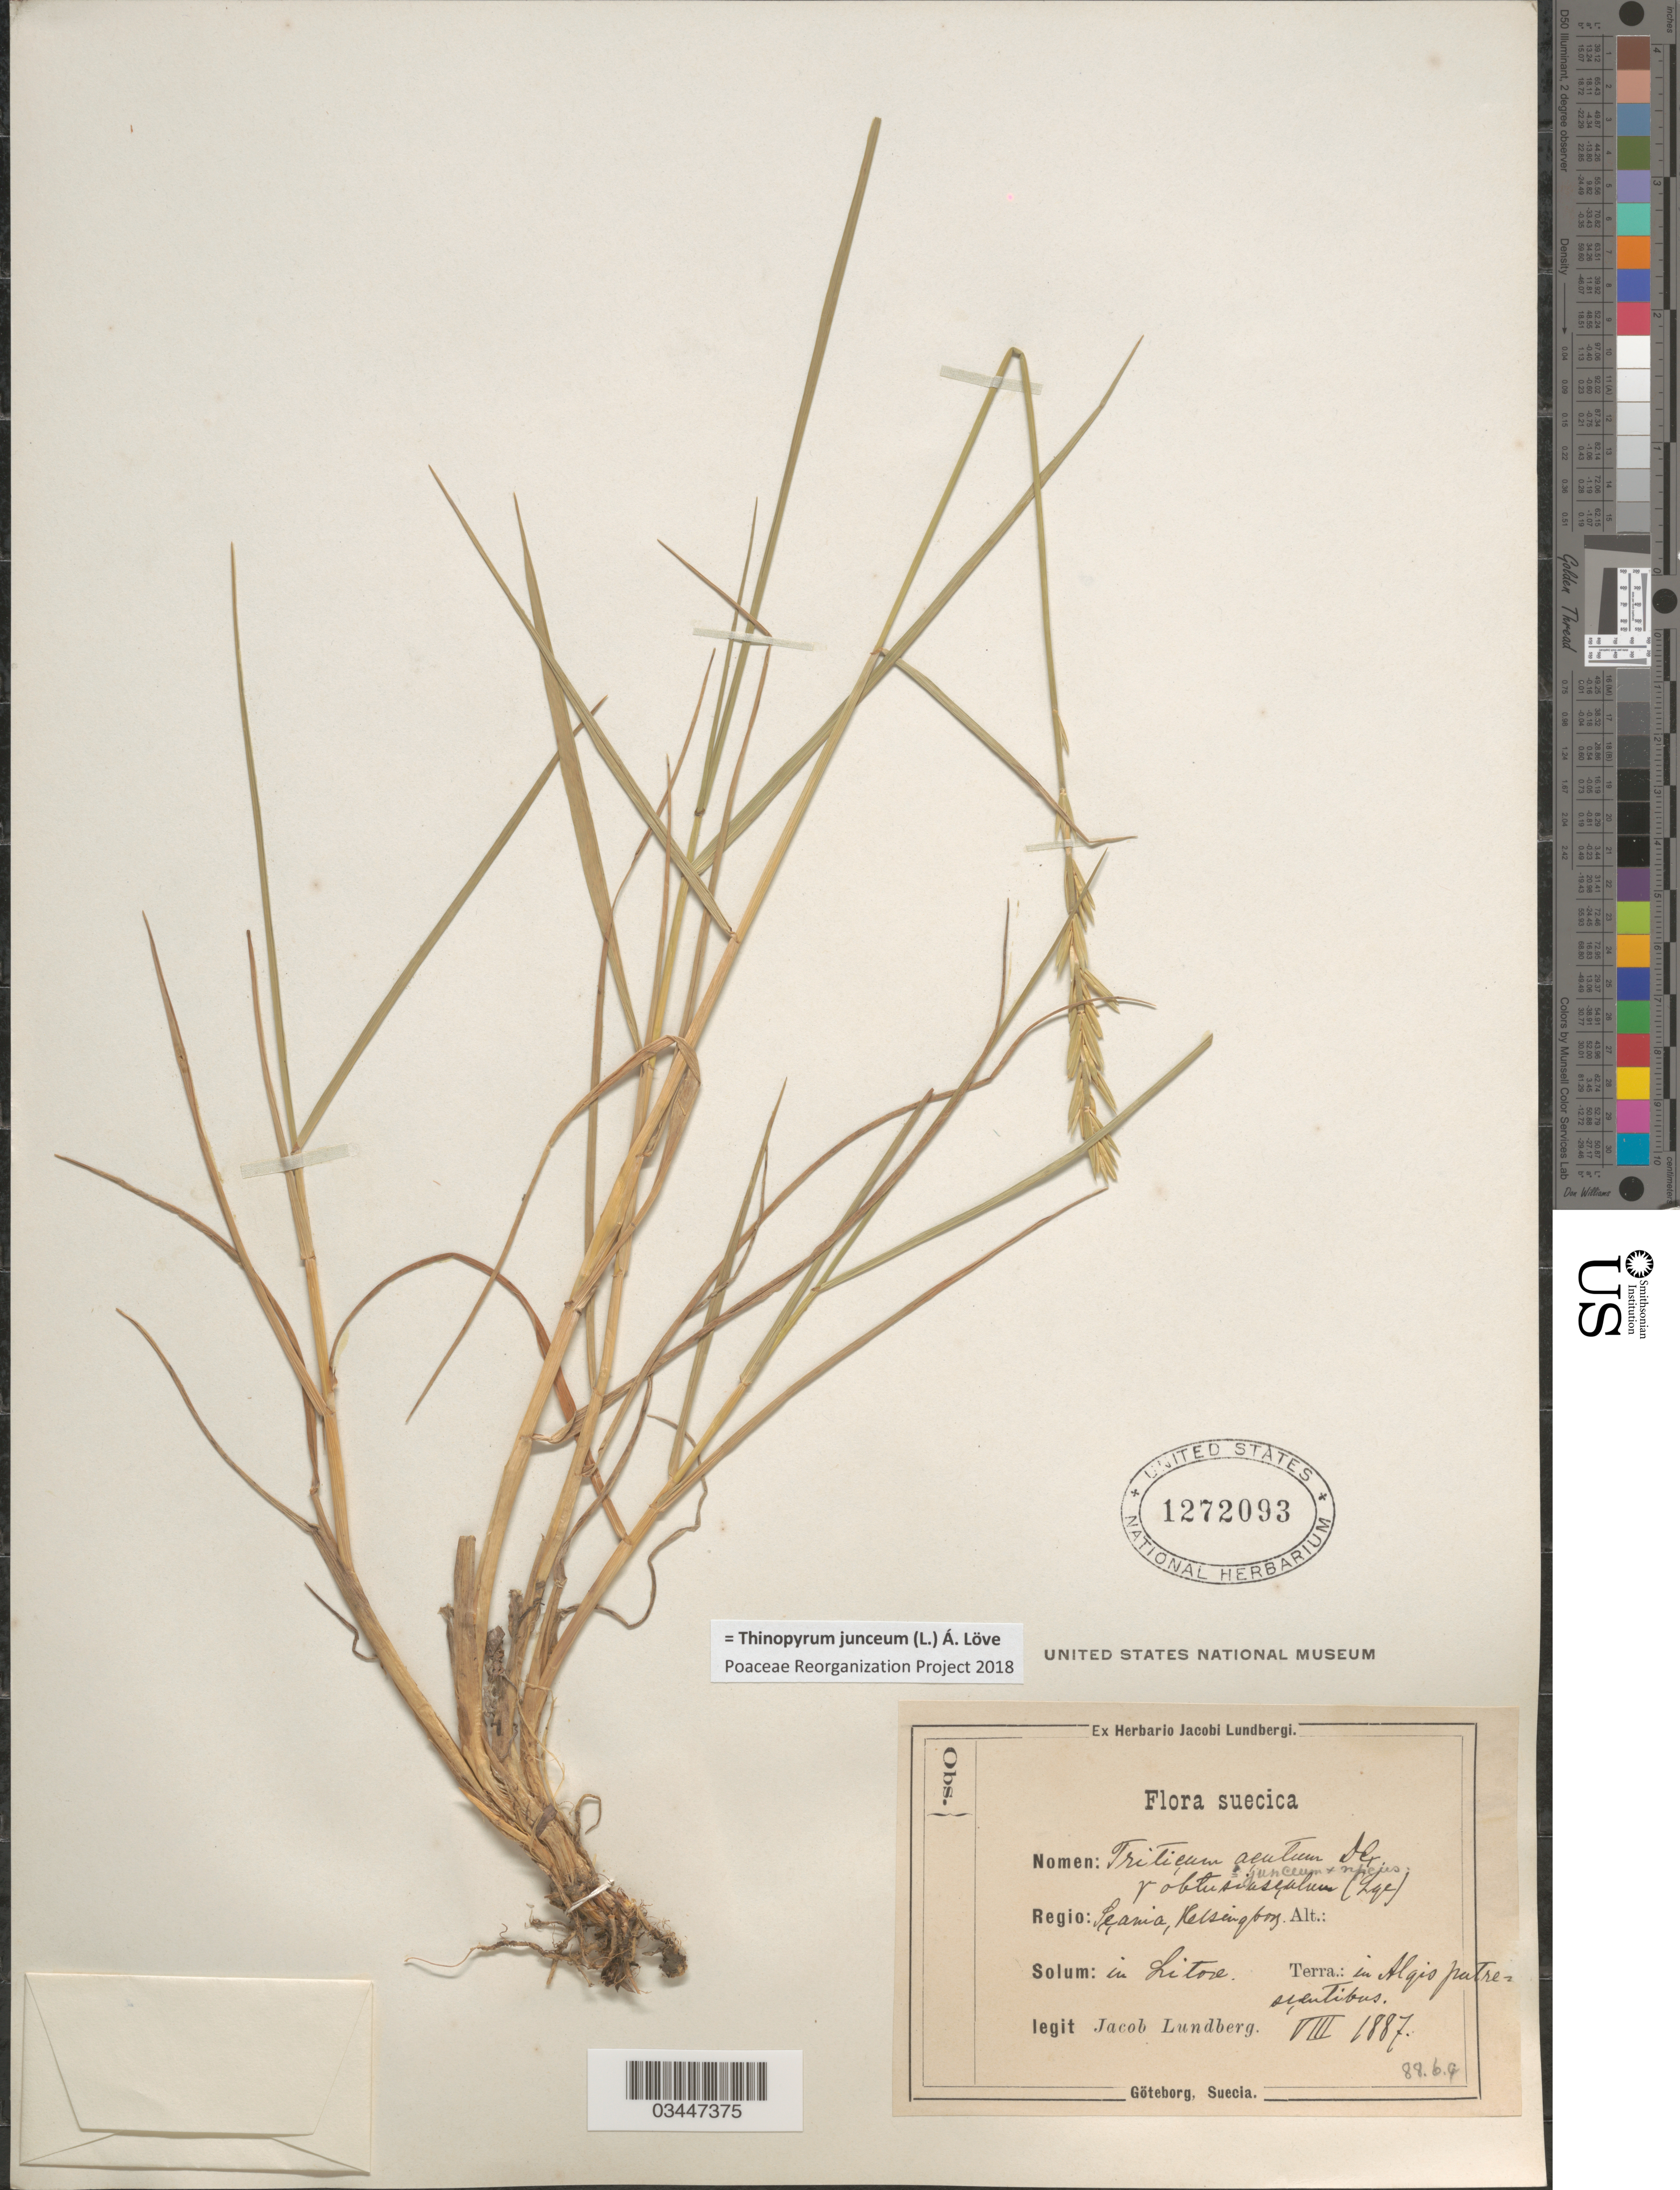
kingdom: Plantae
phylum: Tracheophyta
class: Liliopsida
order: Poales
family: Poaceae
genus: Thinopyrum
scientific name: Thinopyrum junceum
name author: (L.) Á. Löve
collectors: J. Lundberg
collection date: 1887-08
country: Sweden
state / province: Skåne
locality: Suecica. Regio: Skania, Helsingborg.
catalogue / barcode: US 1272093